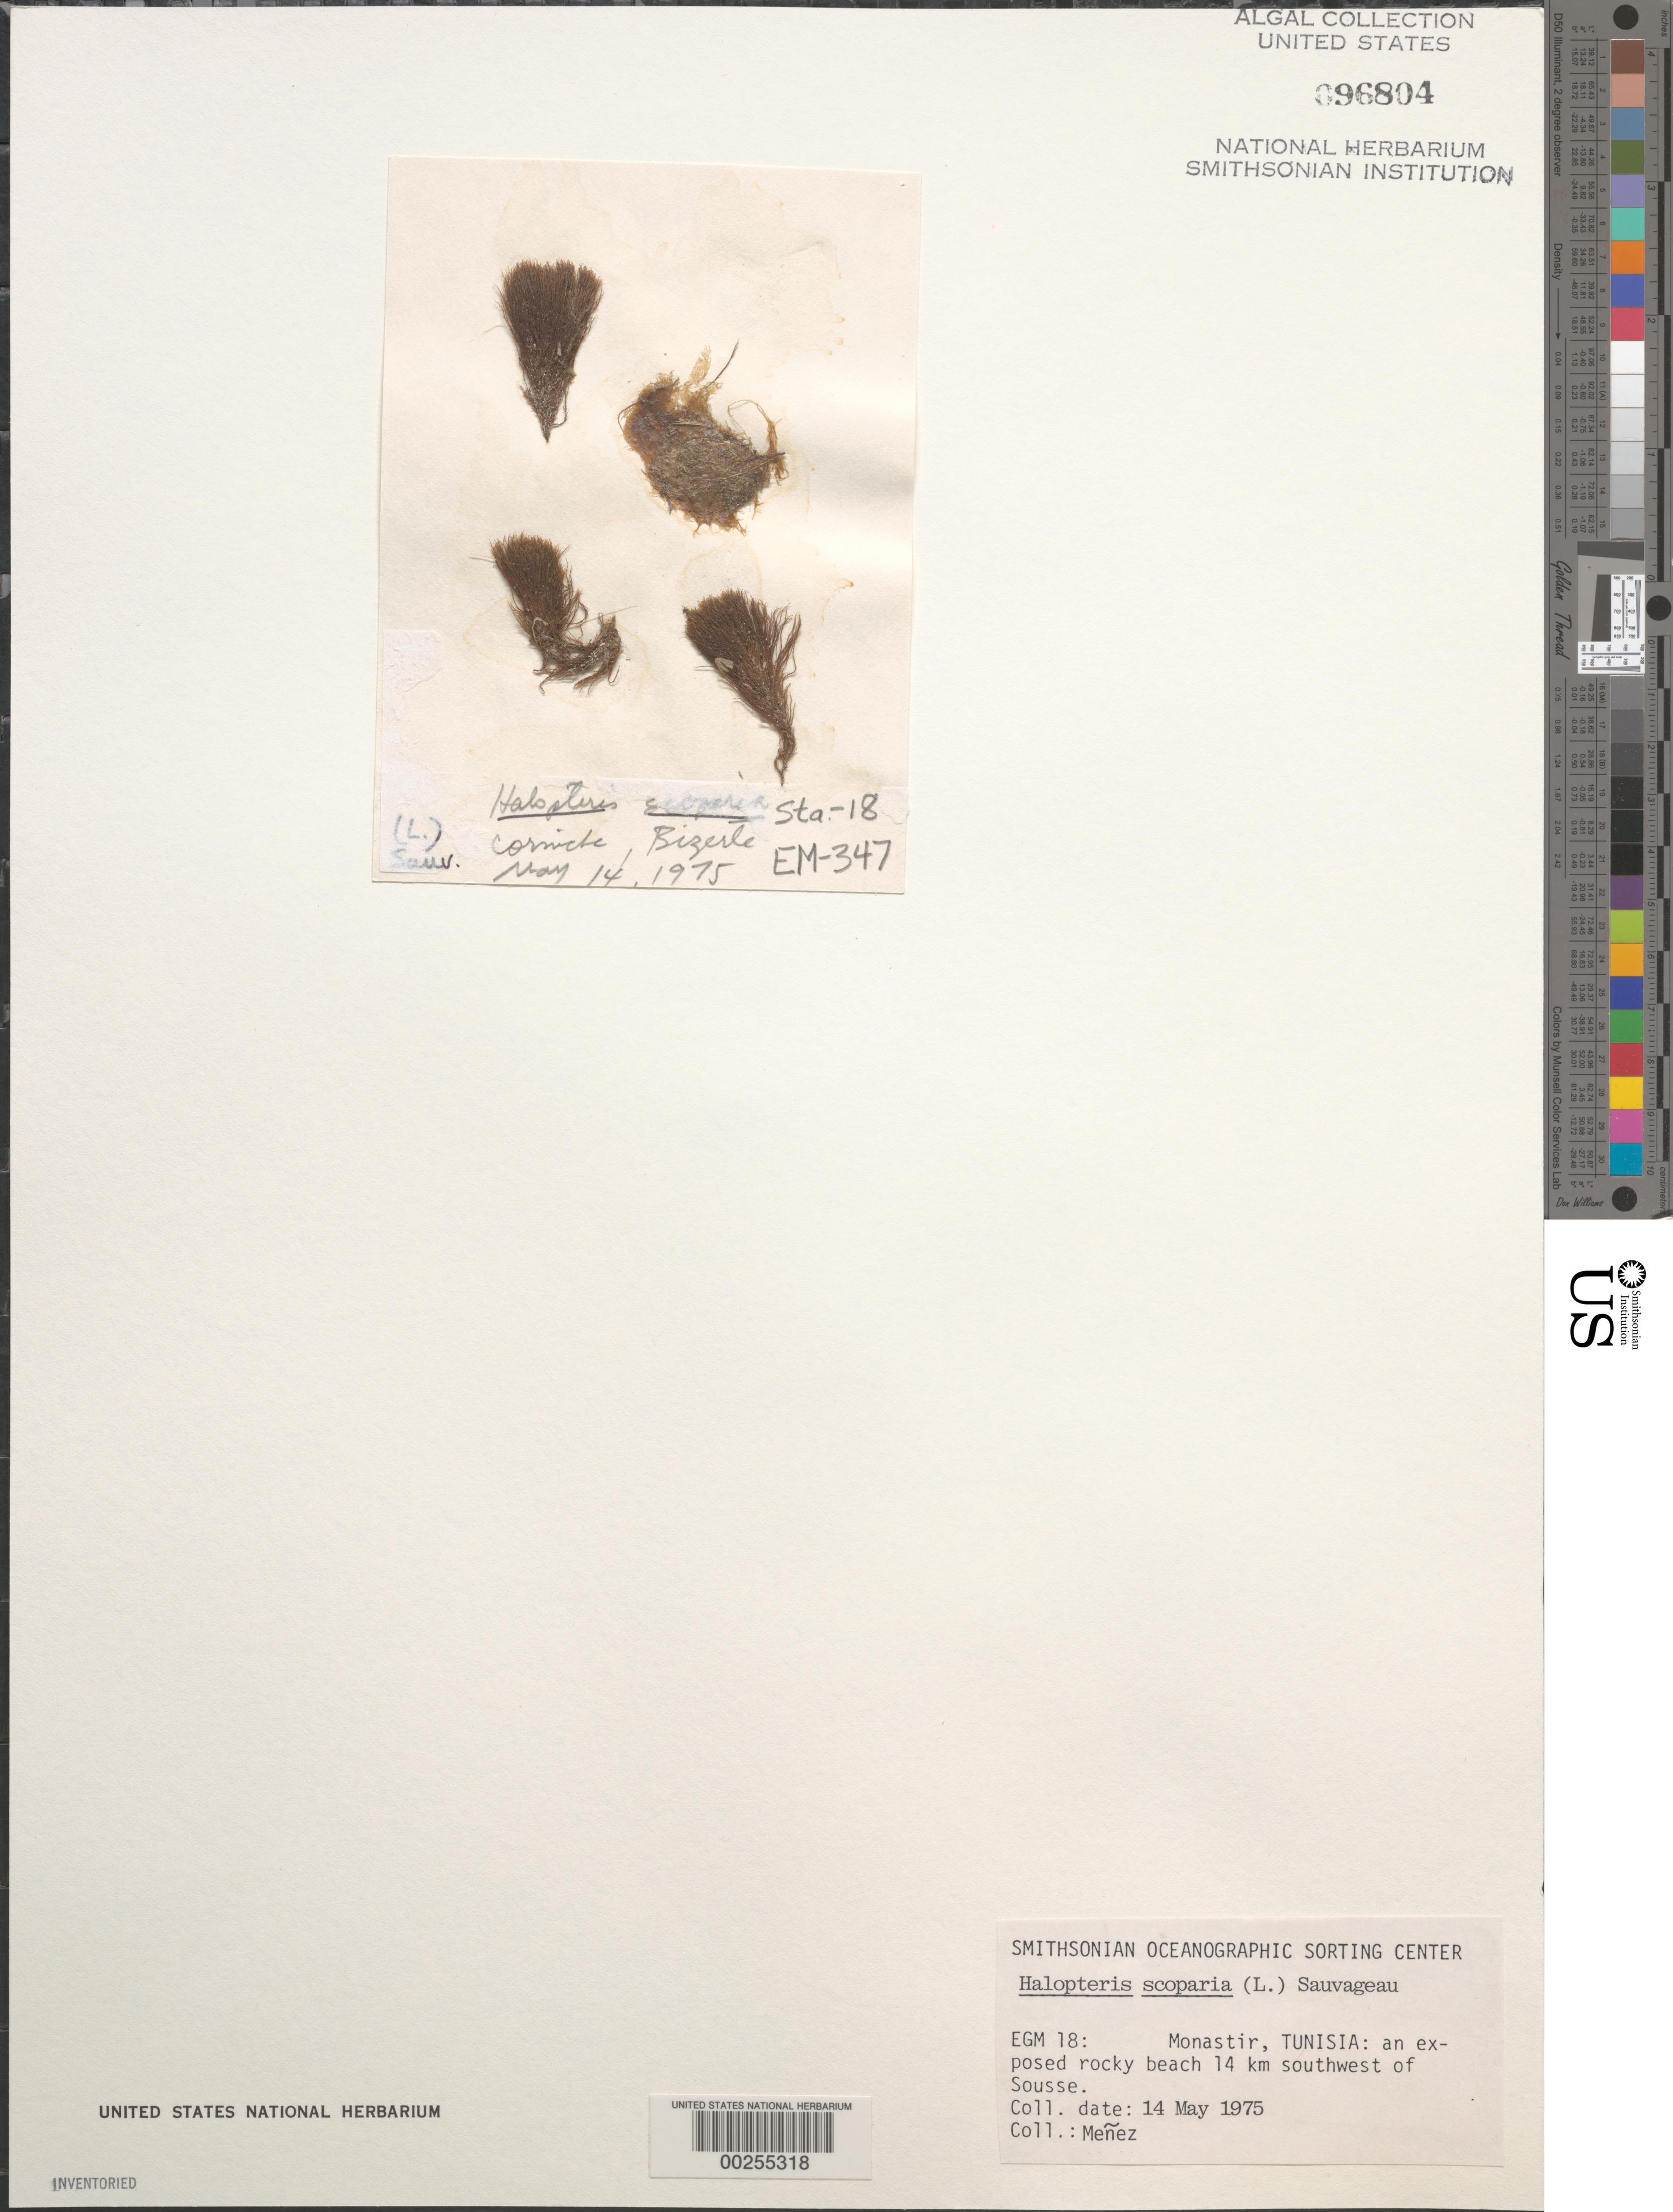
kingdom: Chromista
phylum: Ochrophyta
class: Phaeophyceae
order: Sphacelariales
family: Stypocaulaceae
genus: Halopteris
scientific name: Halopteris scoparia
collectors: Meñez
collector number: EGM 18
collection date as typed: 14 May 1975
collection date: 1975-05-14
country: Tunisia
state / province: Monastir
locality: Monastir, 14 km southwest of sousse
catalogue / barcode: US 96804